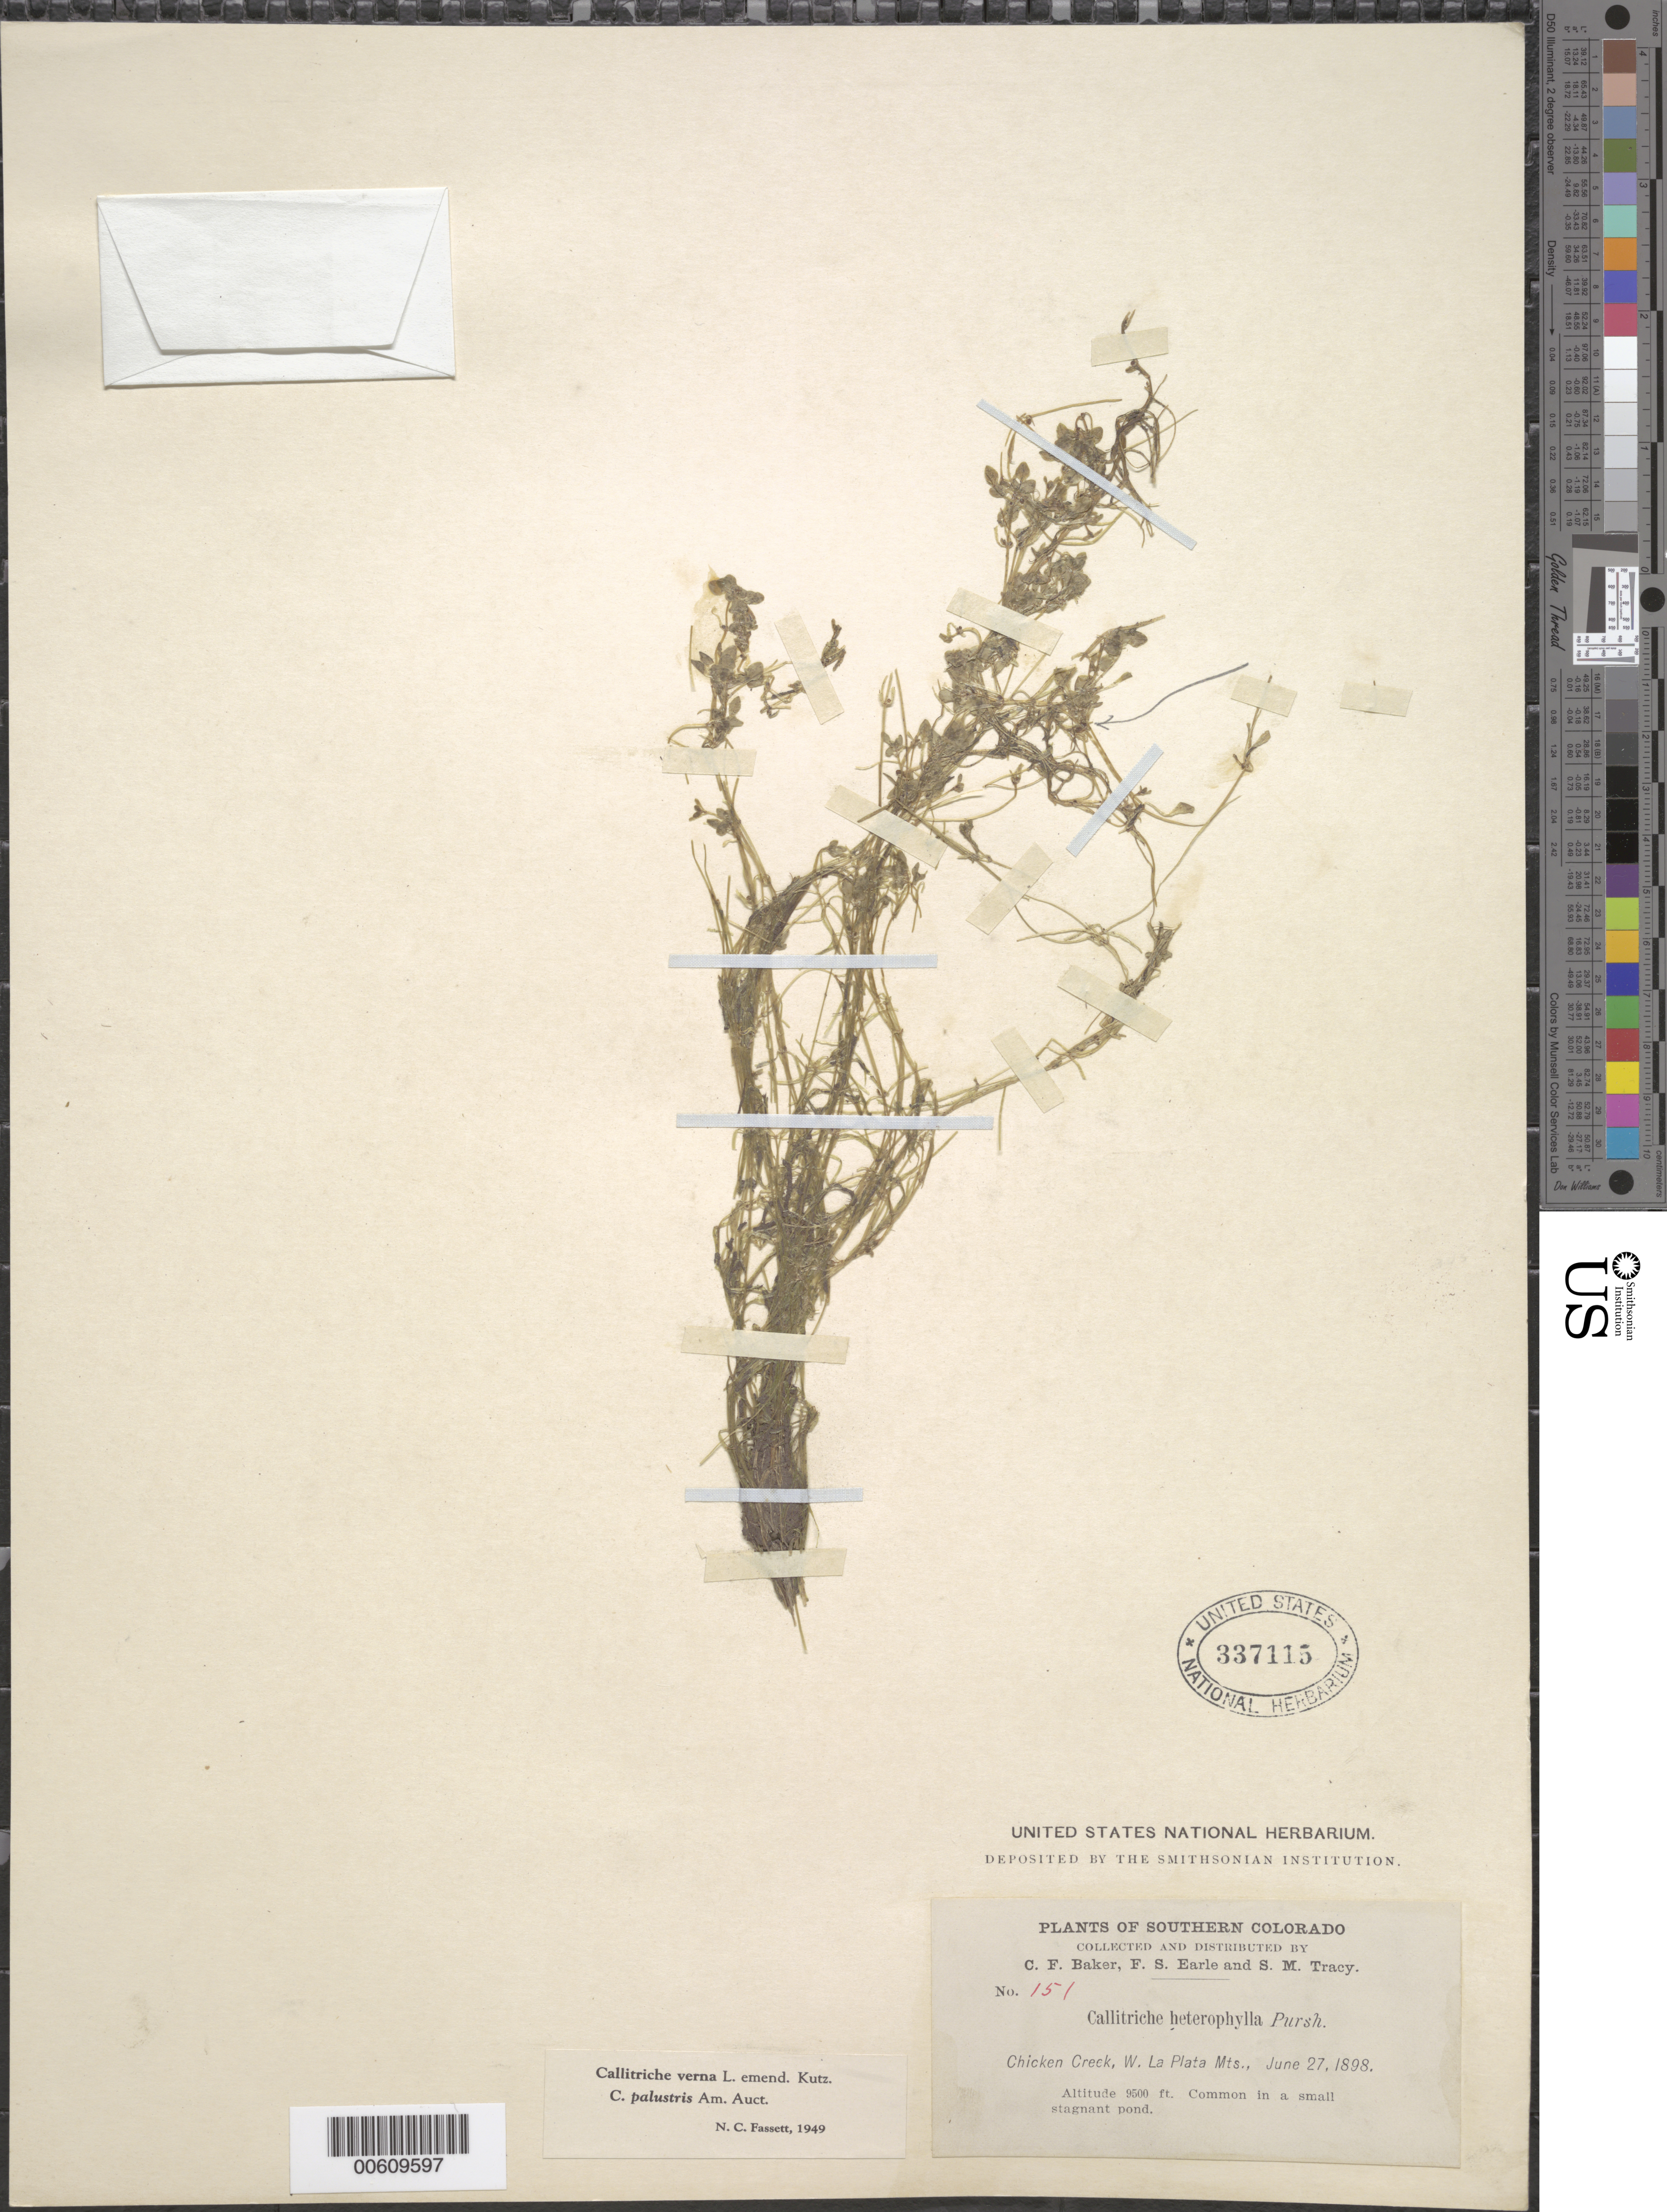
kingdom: Plantae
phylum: Tracheophyta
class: Magnoliopsida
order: Lamiales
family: Plantaginaceae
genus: Callitriche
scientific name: Callitriche verna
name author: L.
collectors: C. F. Baker, F. S. Earle & S. M. Tracy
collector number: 151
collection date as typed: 27 Jun 1898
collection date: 1898-06-27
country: United States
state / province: Colorado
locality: Chicken Creek, W. La Plata Mts.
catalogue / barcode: US 337115